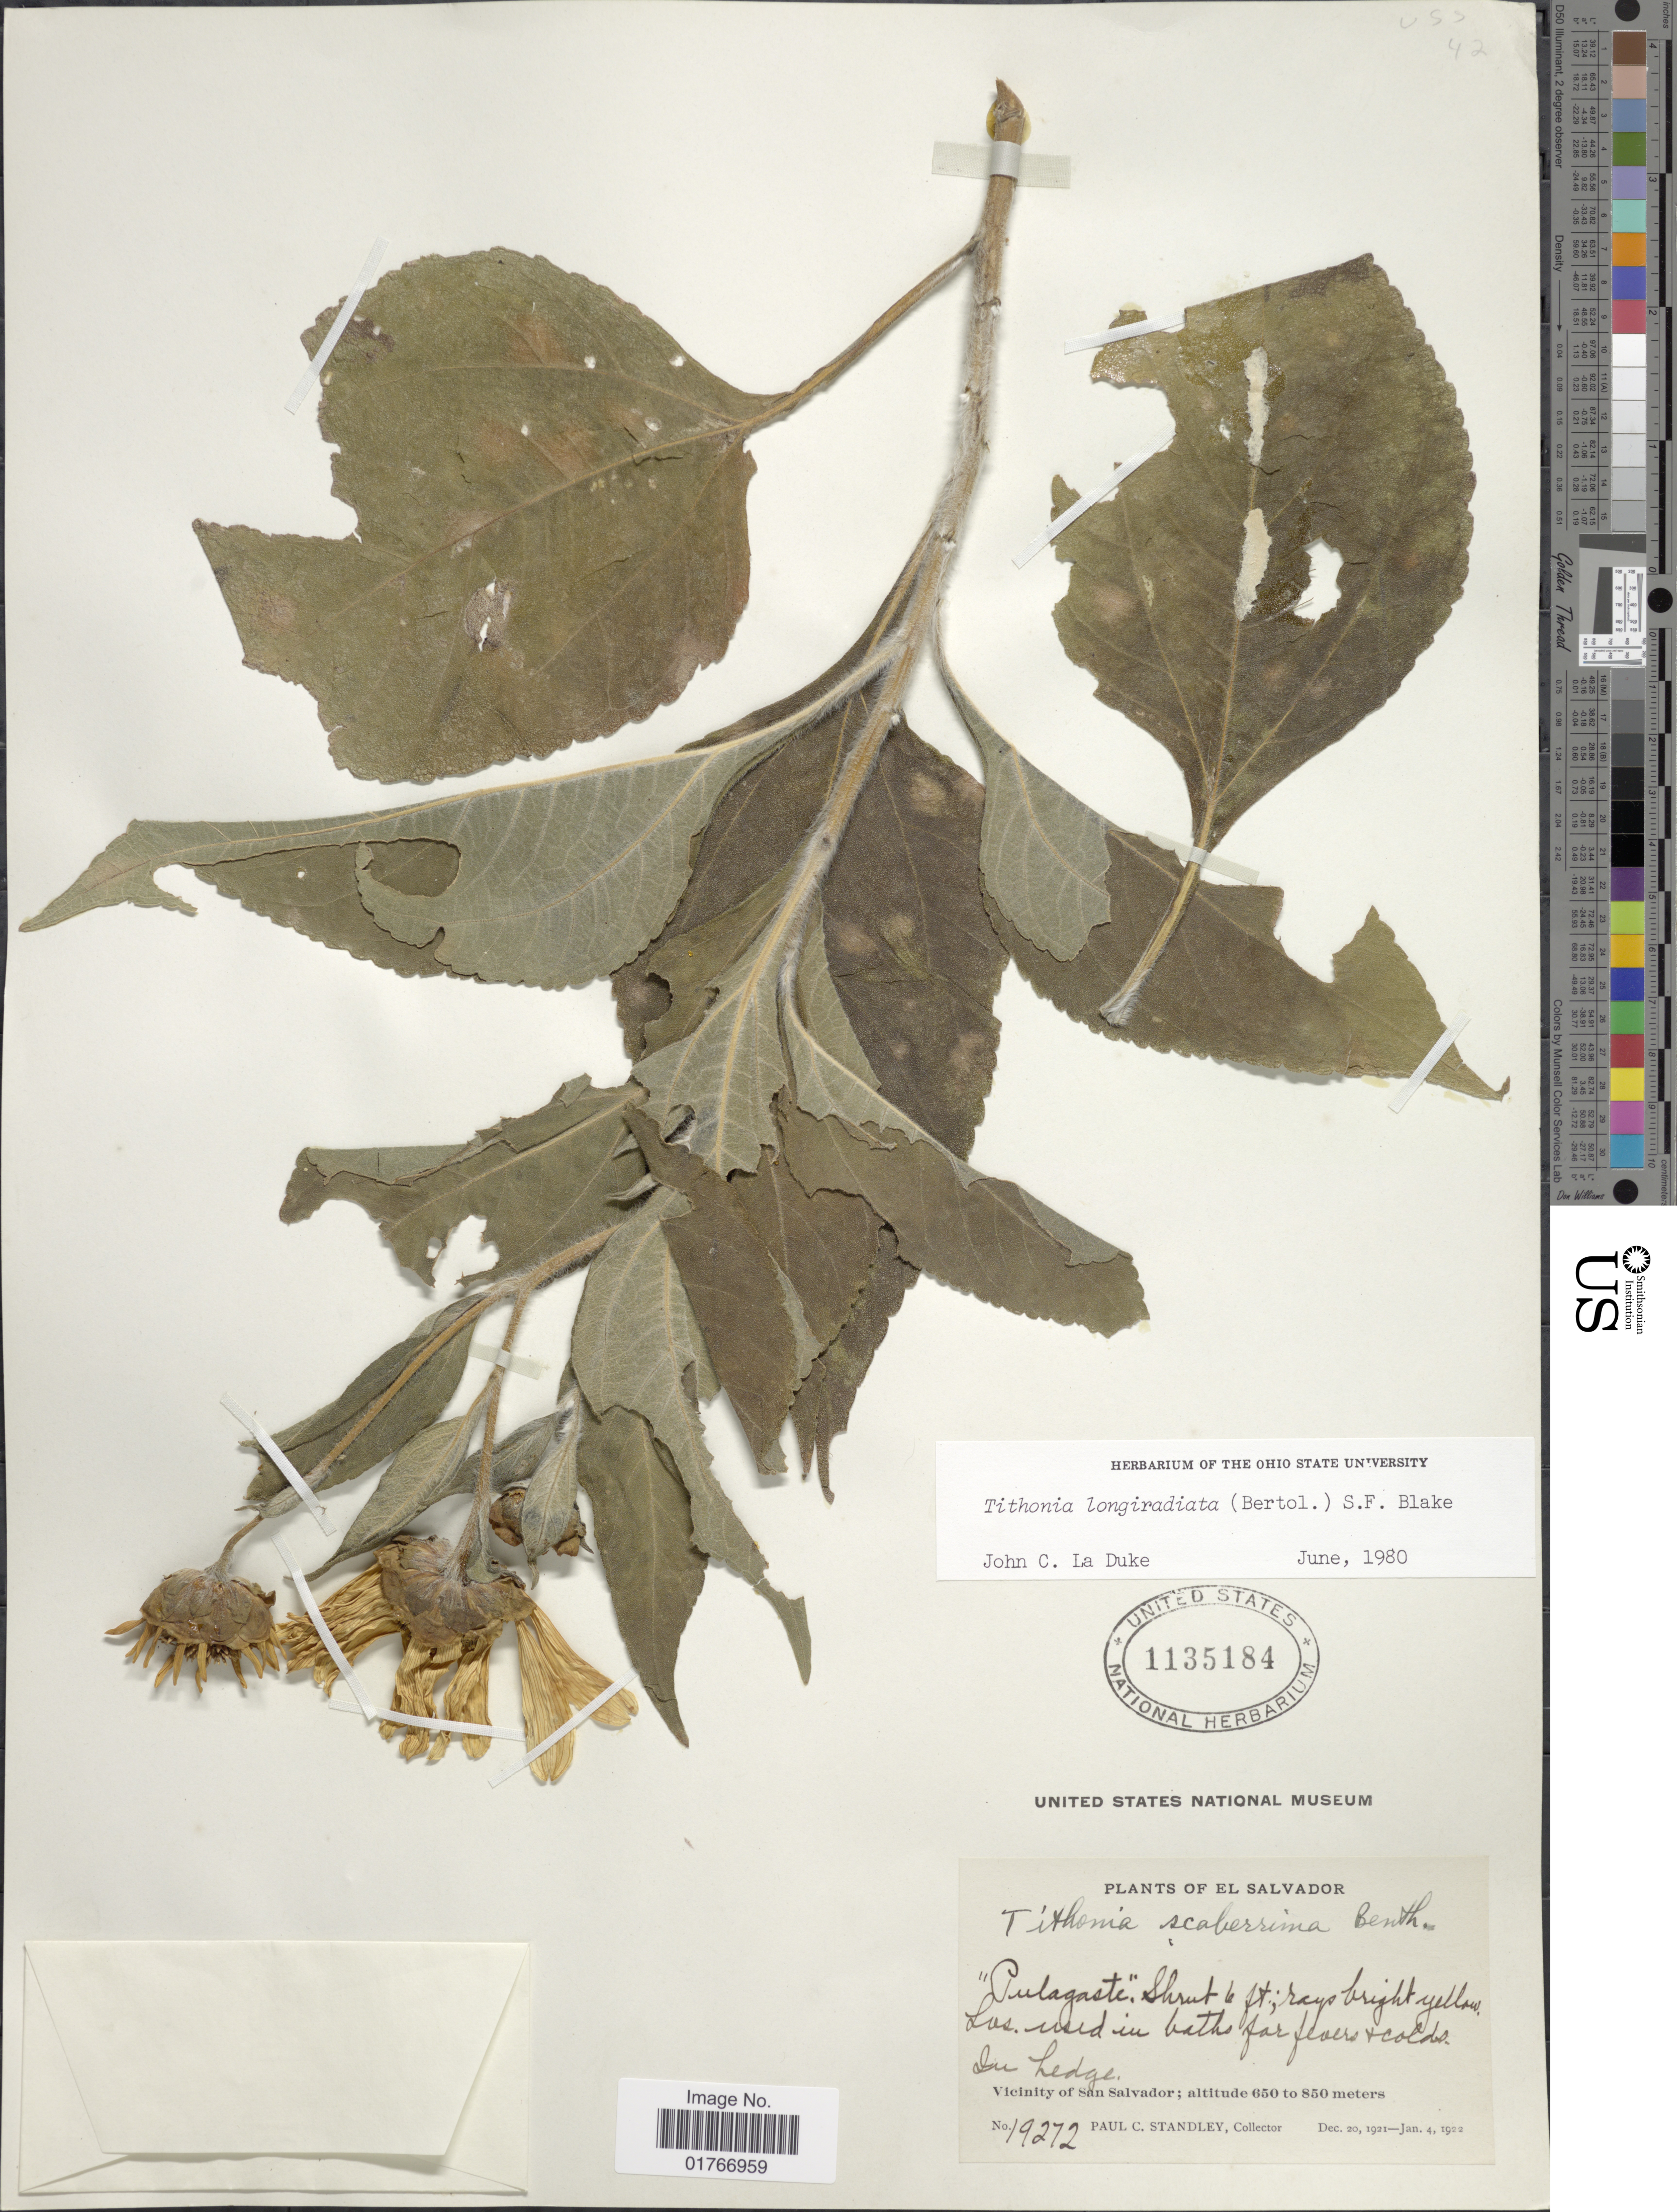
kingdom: Plantae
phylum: Tracheophyta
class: Magnoliopsida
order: Asterales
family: Asteraceae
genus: Tithonia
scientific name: Tithonia longiradiata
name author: (Bertol.) S.F. Blake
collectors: P. C. Standley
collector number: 19272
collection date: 1921-12-20/1922-01-04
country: El Salvador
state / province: San Salvador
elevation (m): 650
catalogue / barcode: US 1135184